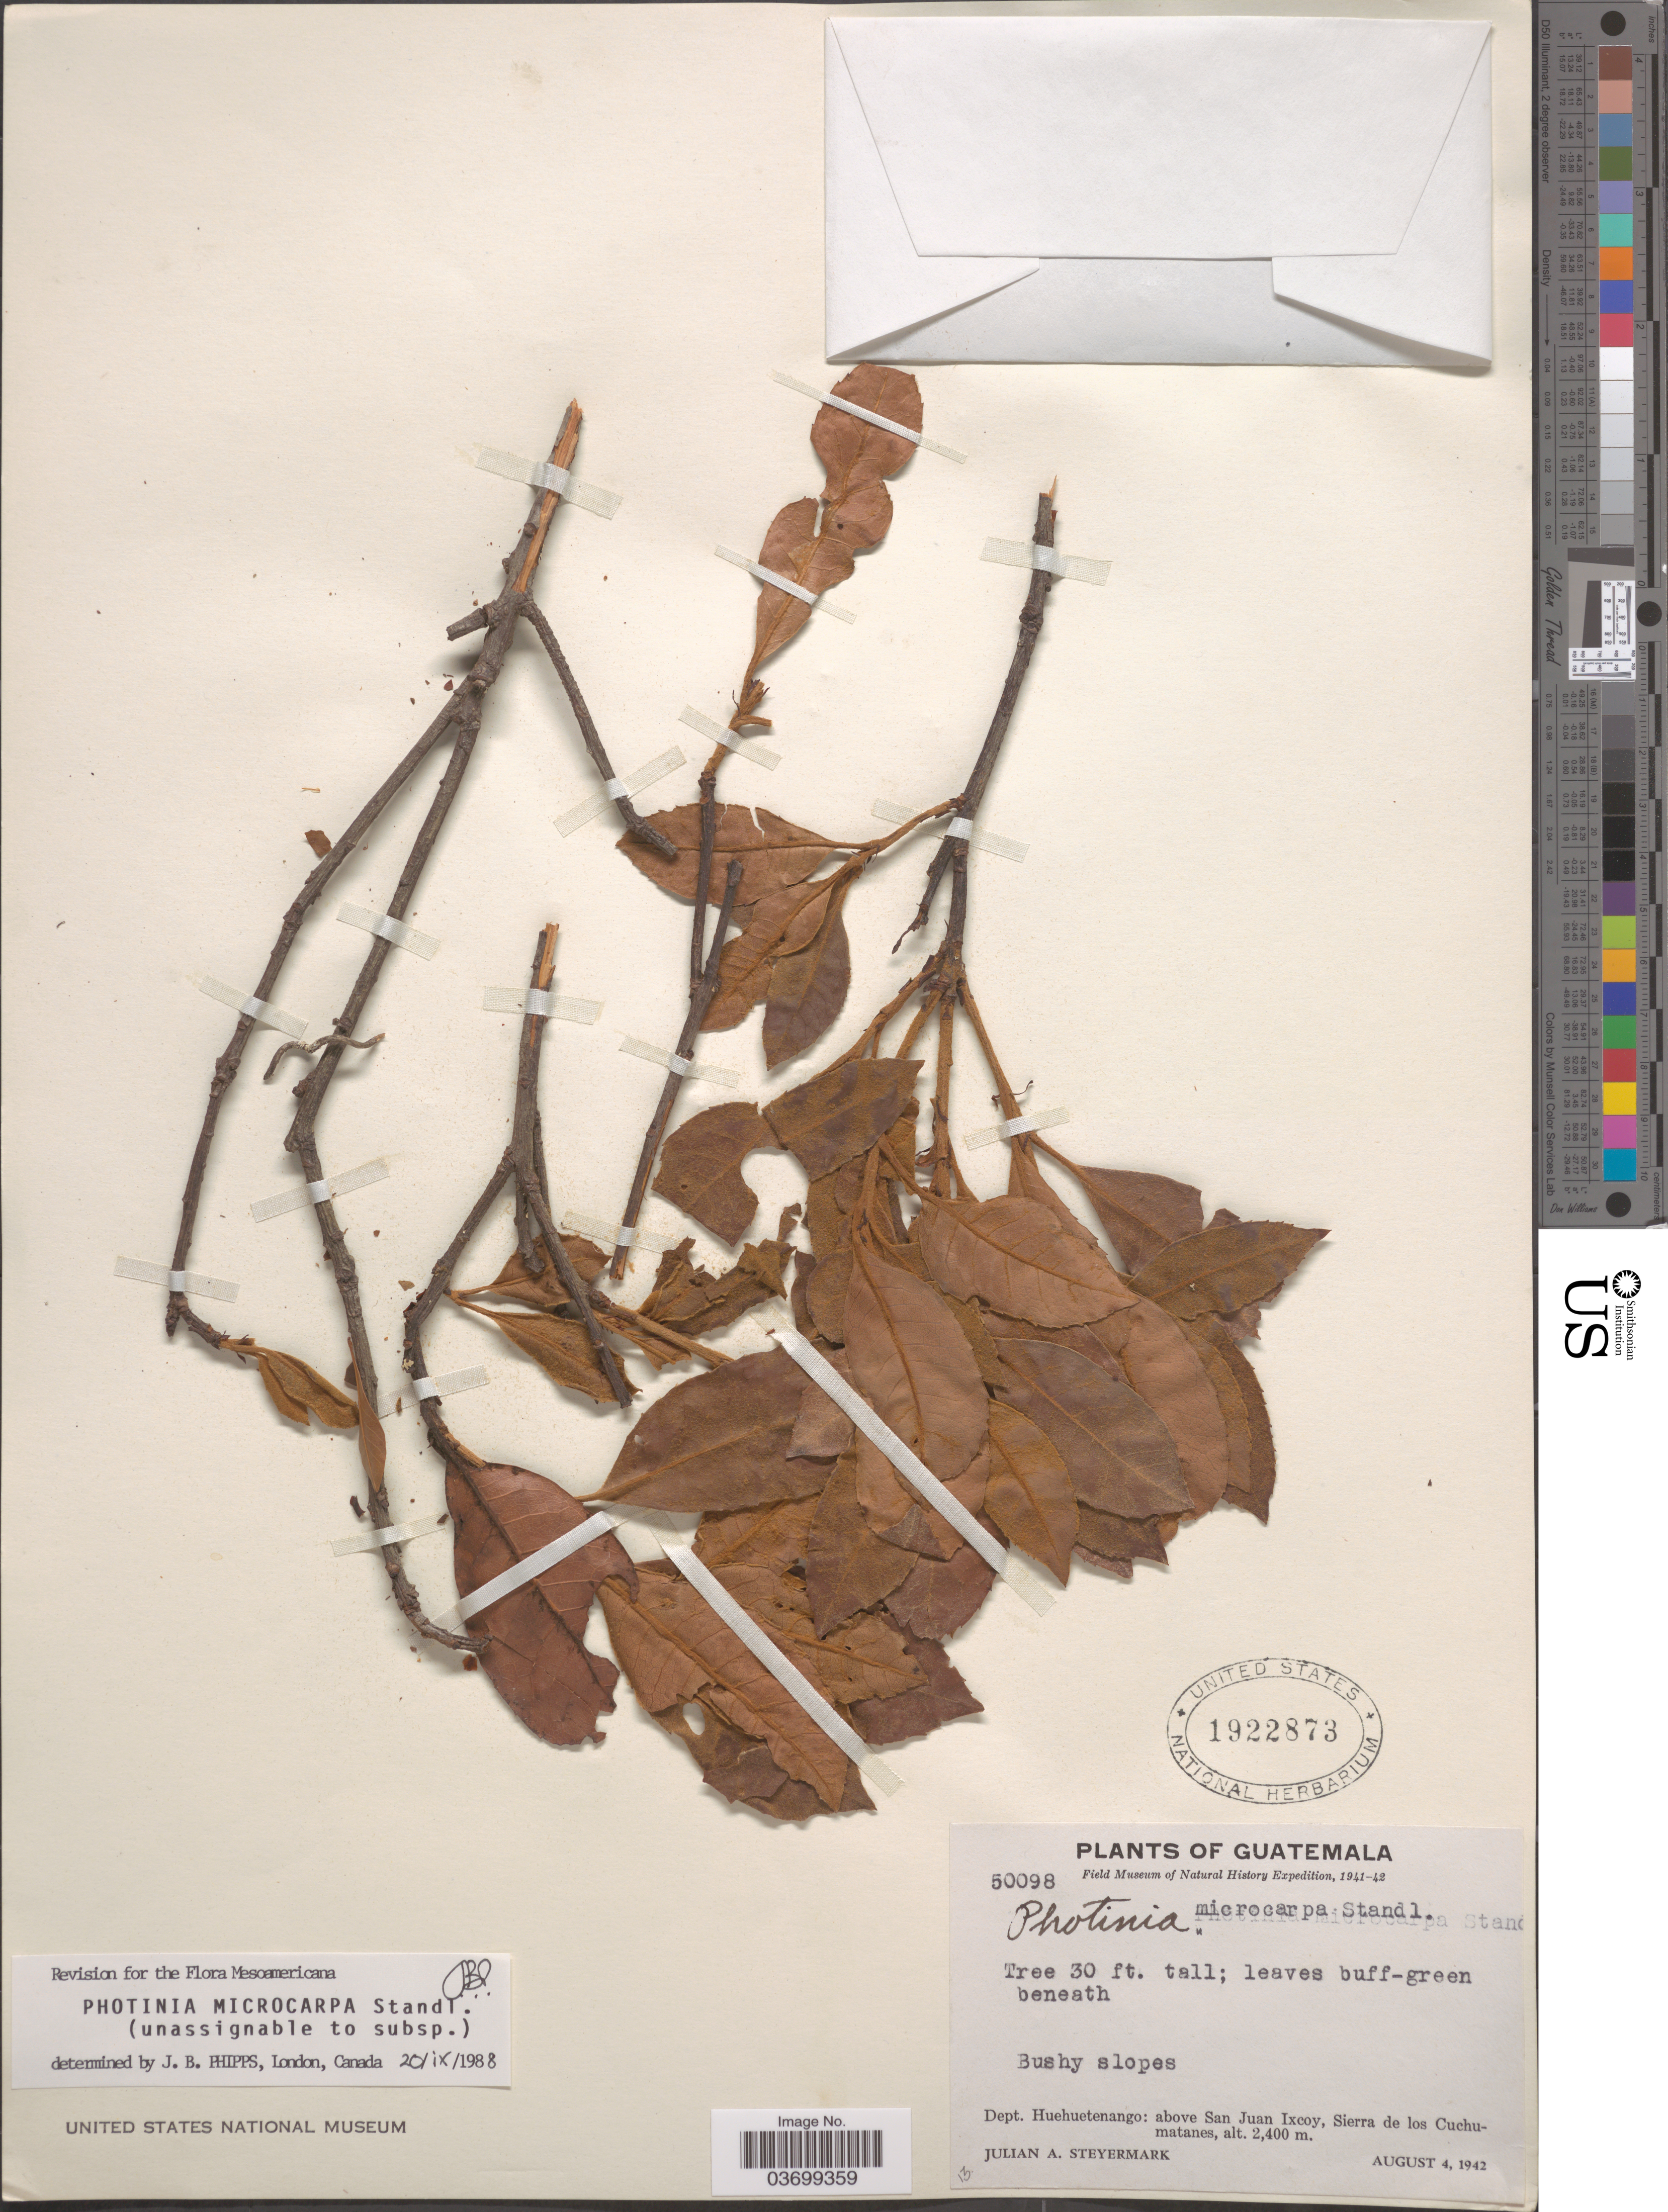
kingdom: Plantae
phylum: Tracheophyta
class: Magnoliopsida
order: Rosales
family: Rosaceae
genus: Phippsiomeles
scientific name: Phippsiomeles microcarpa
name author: (Standl.) B.B. Liu & J. Wen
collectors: J. Steyermark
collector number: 50098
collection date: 1942-08-04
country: Guatemala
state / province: Huehuetenango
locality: Dept. Huehuetenango: above San Juan Ixcoy, Sierra de los Cuchumatanes.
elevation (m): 2400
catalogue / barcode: US 1922873